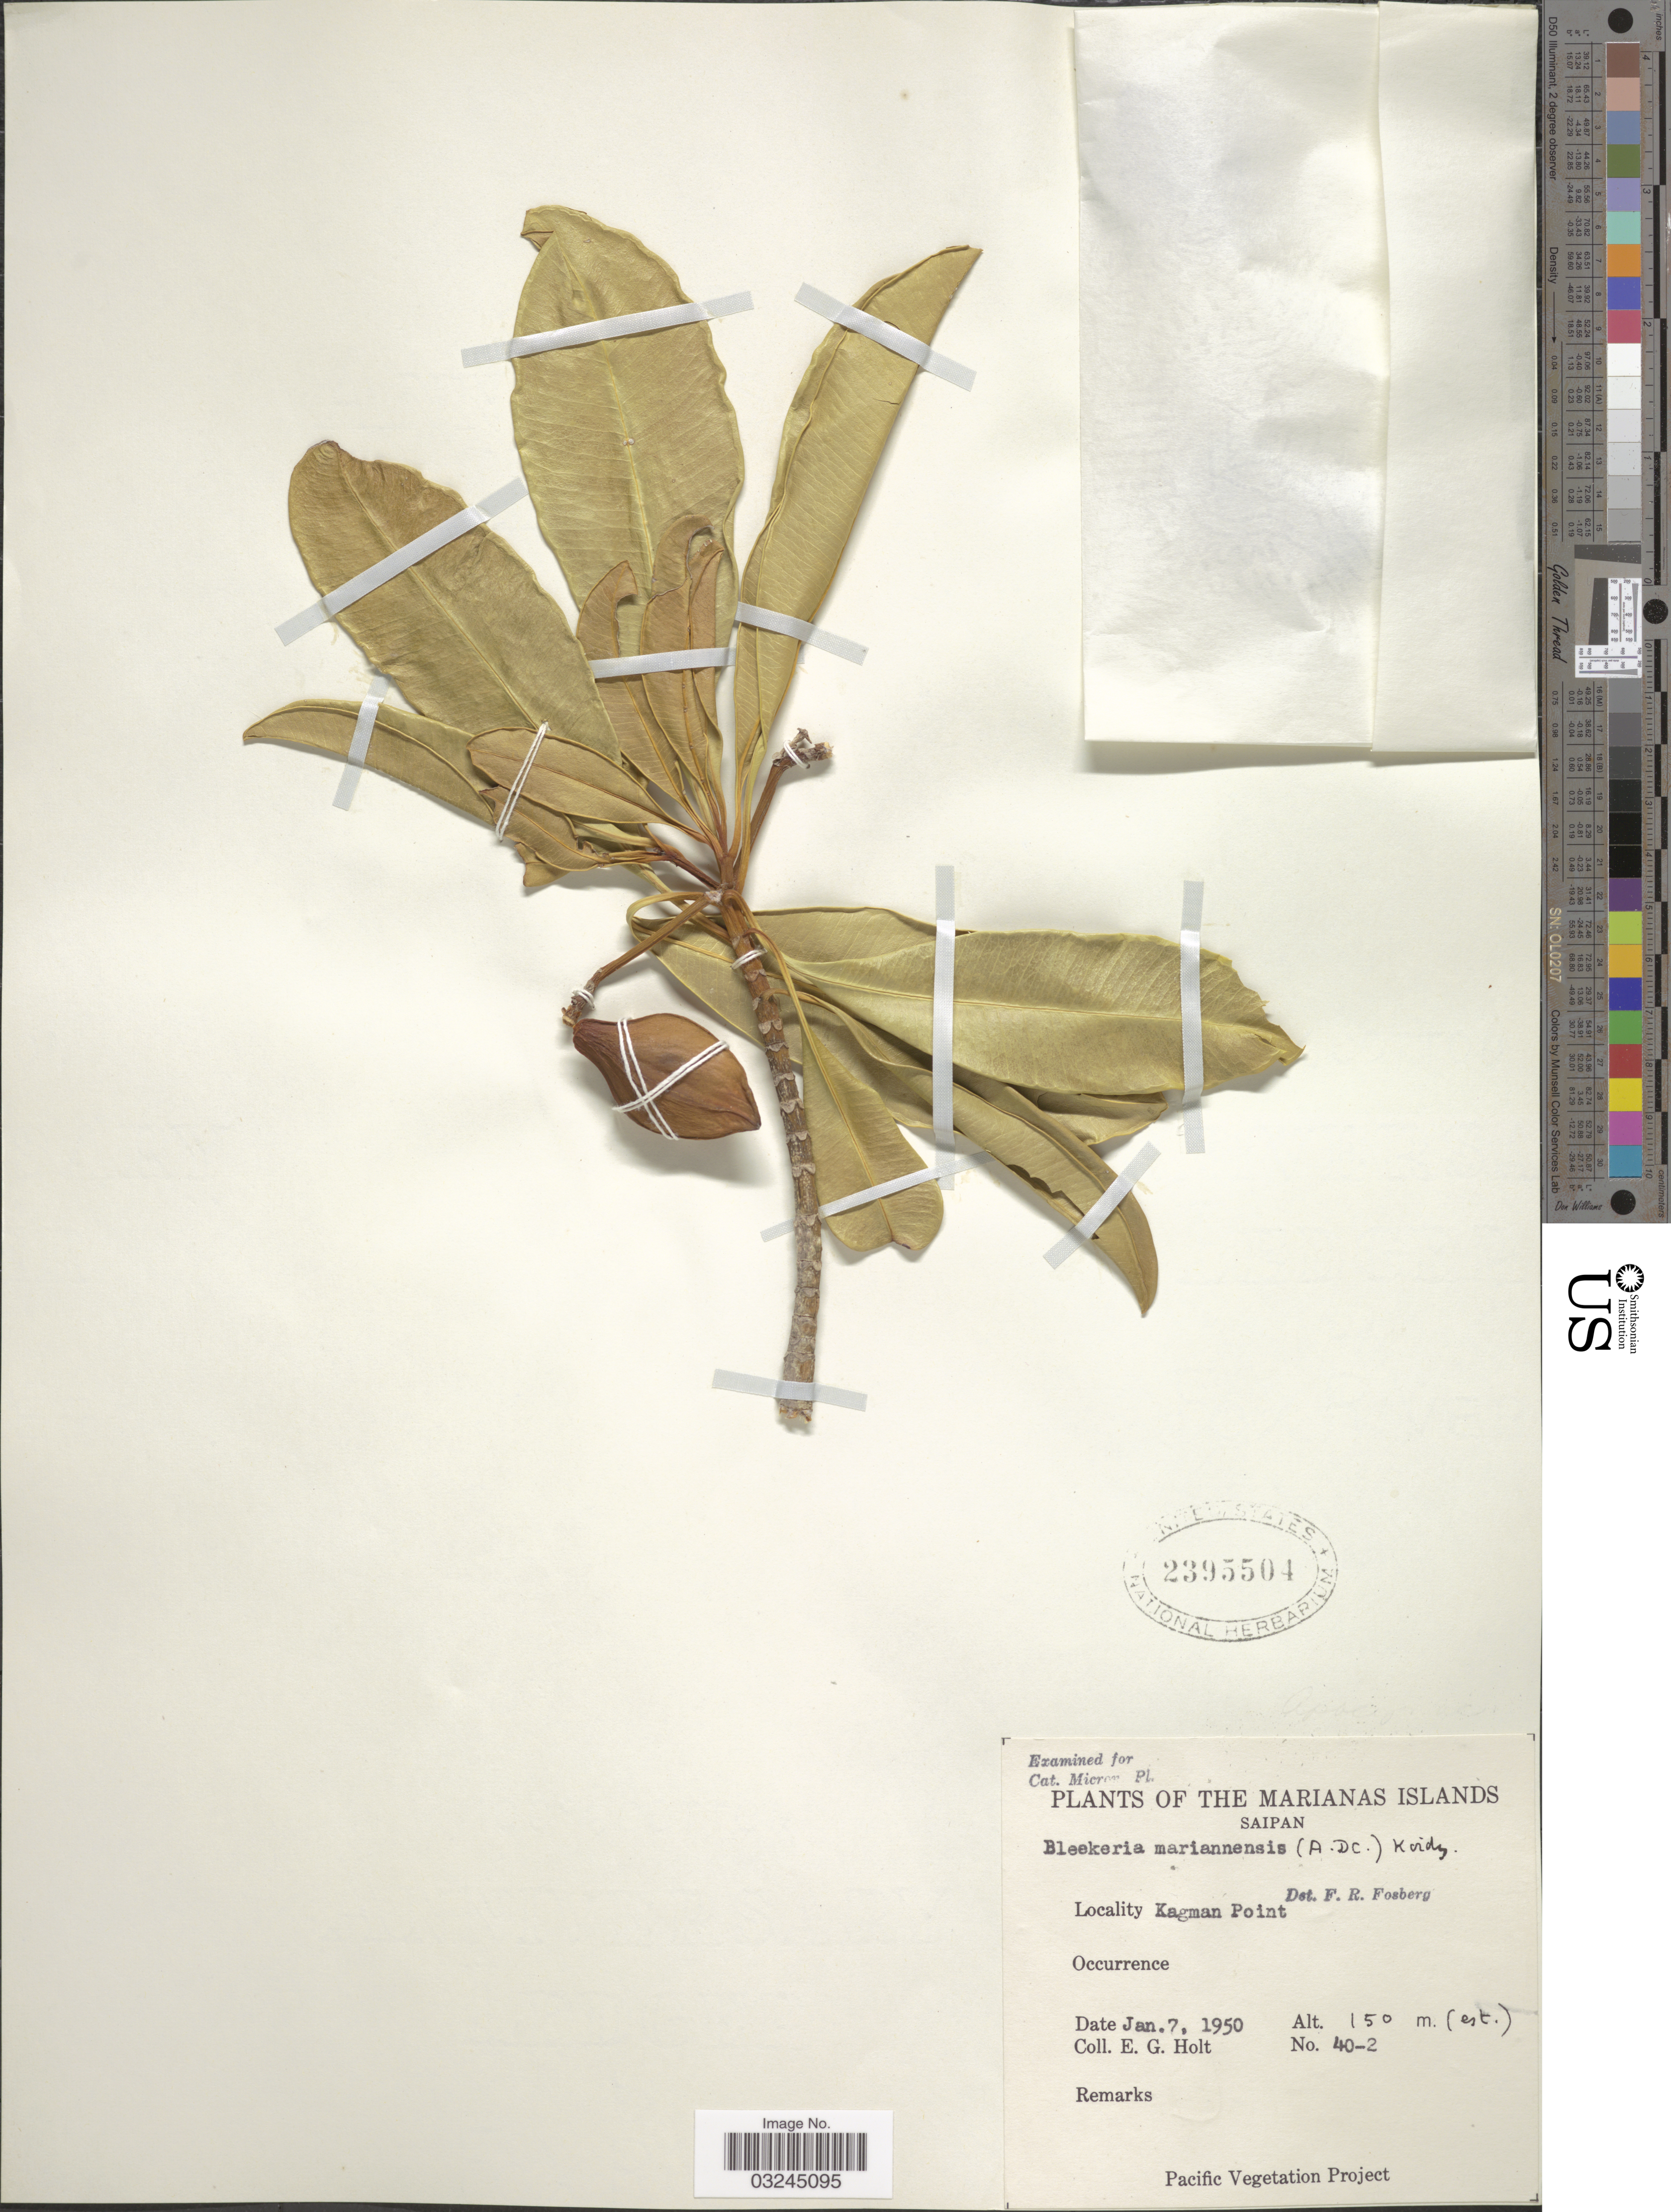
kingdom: Plantae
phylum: Tracheophyta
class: Magnoliopsida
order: Gentianales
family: Apocynaceae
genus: Ochrosia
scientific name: Ochrosia mariannensis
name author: A. DC.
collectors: E. G. Holt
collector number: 40-2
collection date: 1950-01-07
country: Northern Mariana Islands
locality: The Marianas Islands. Saipan. Kagman Point.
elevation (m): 150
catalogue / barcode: US 2395504